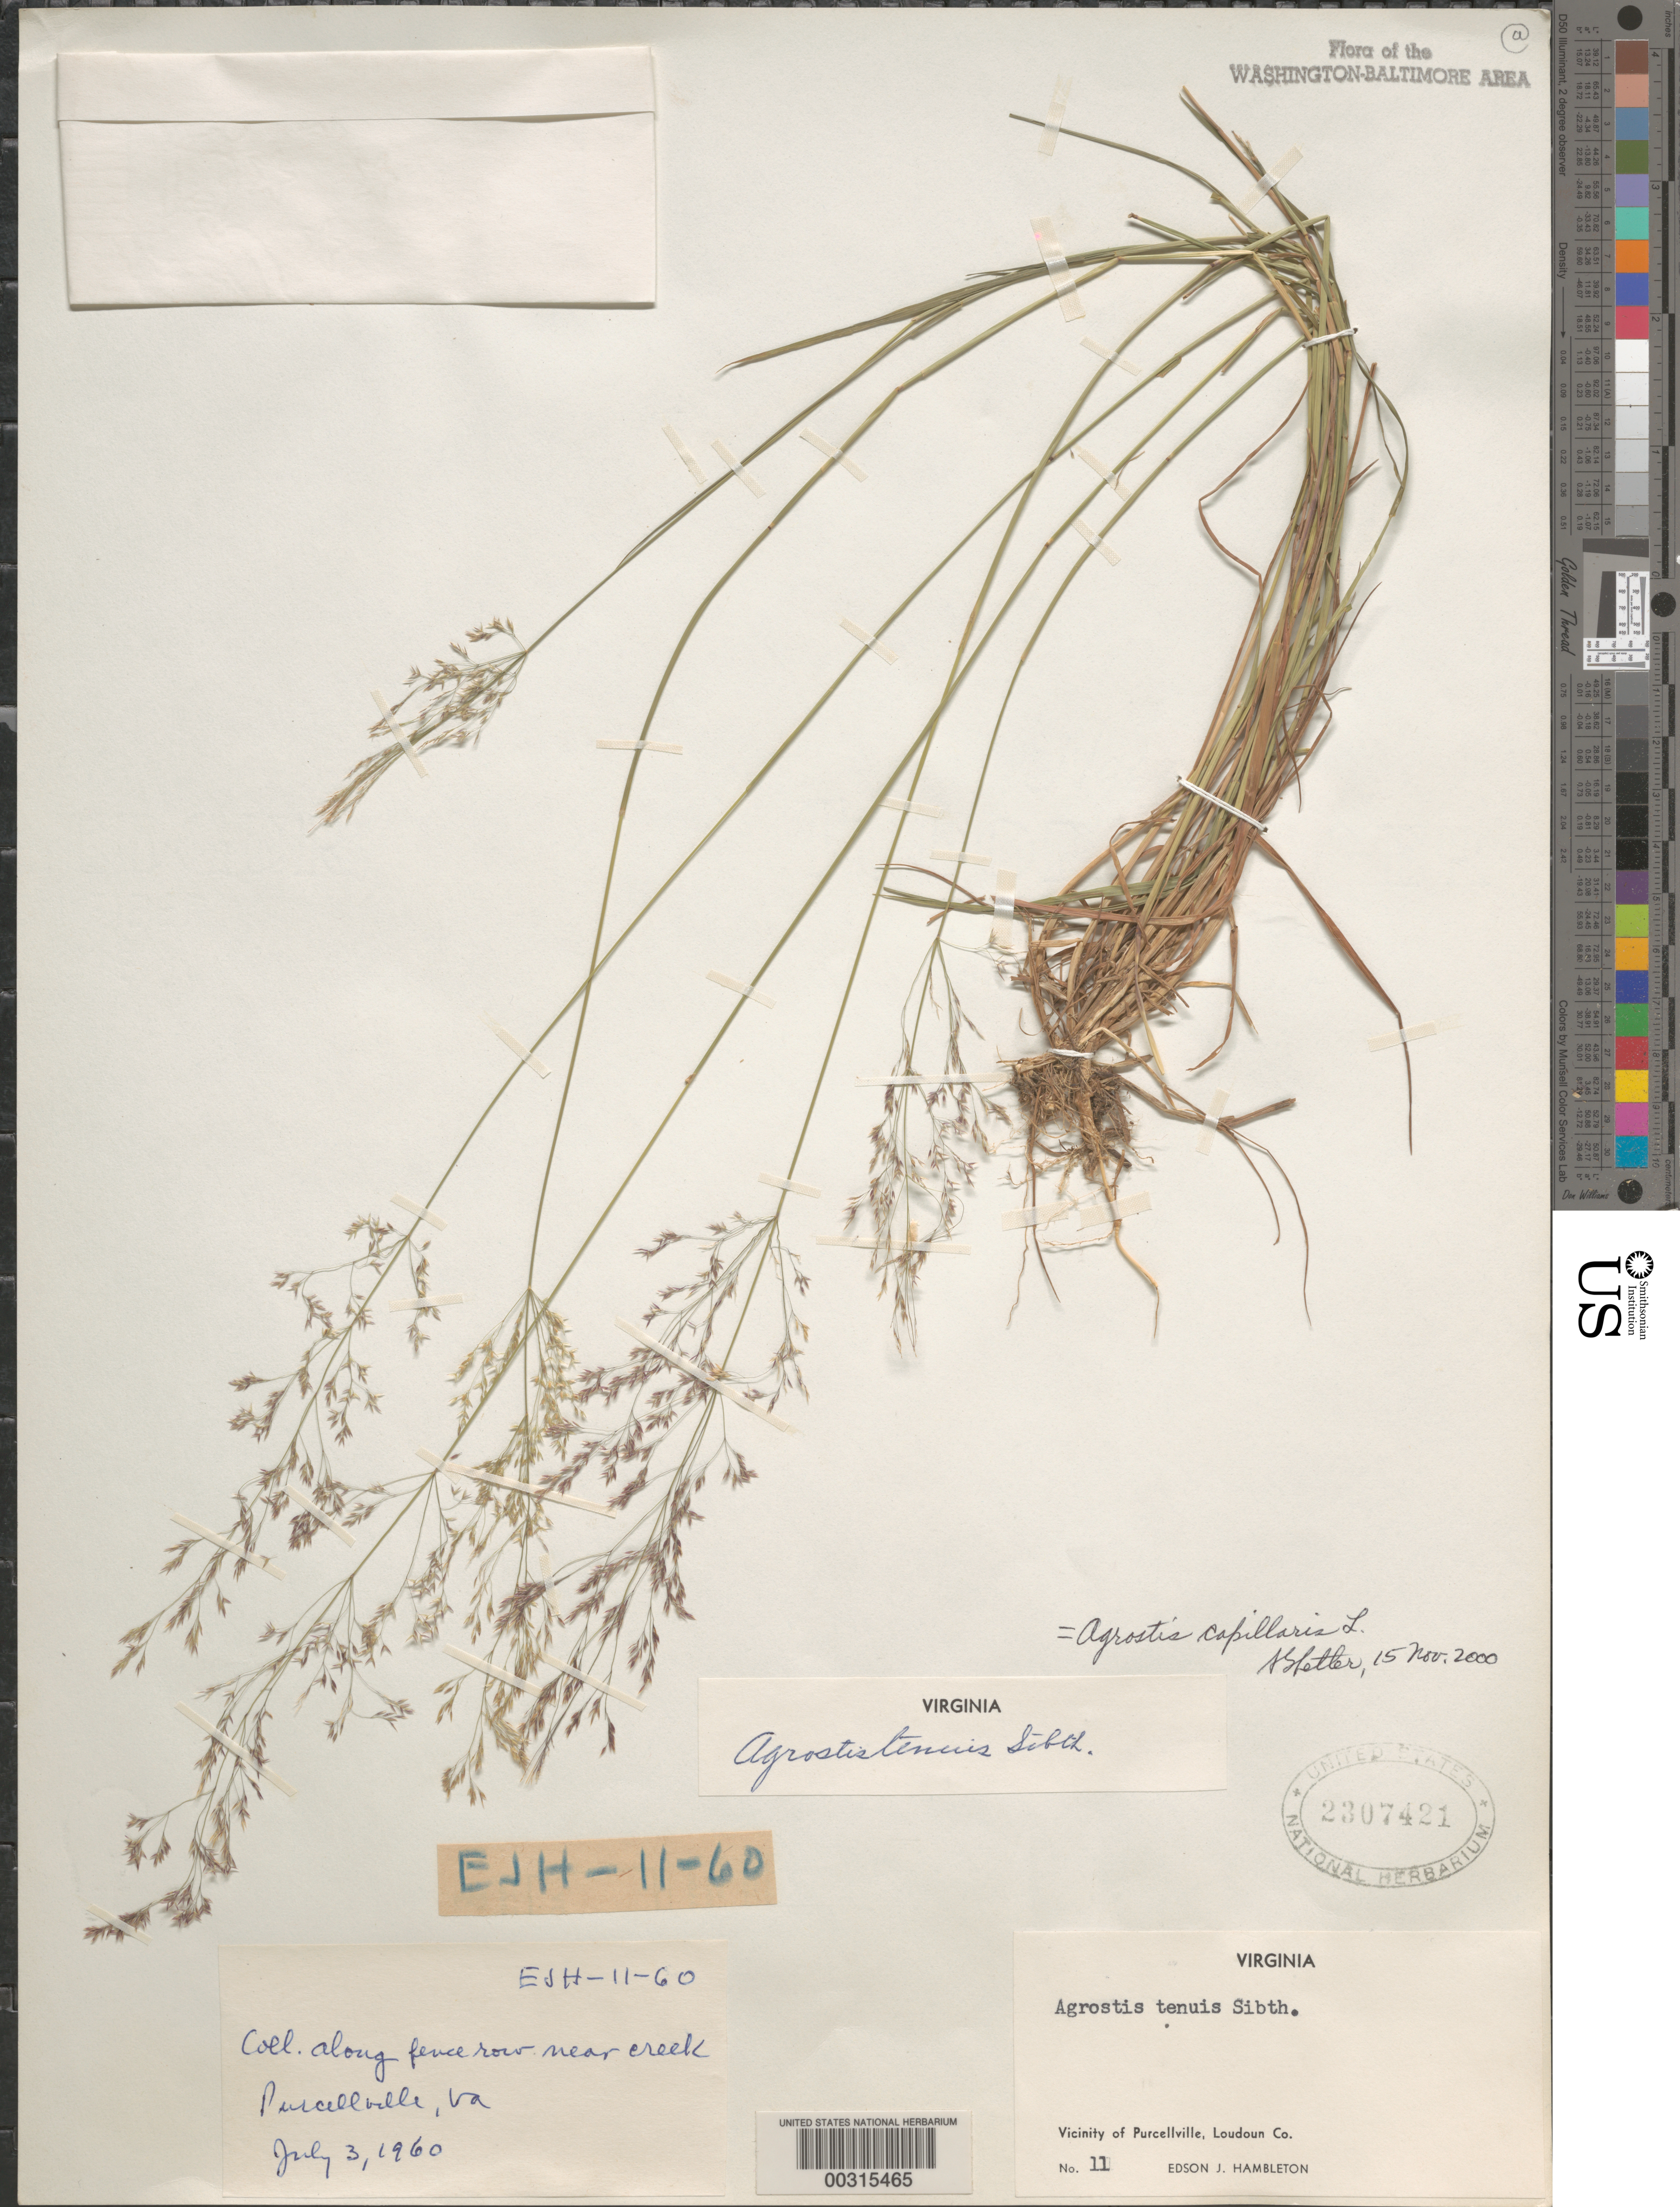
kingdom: Plantae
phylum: Tracheophyta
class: Liliopsida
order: Poales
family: Poaceae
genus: Agrostis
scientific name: Agrostis capillaris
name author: L.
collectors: E. Hambleton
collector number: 11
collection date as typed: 03 Jul 1960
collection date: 1960-07-03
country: United States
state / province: Virginia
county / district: Loudoun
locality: Purcellville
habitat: Along fence row near creek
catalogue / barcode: US 2307421